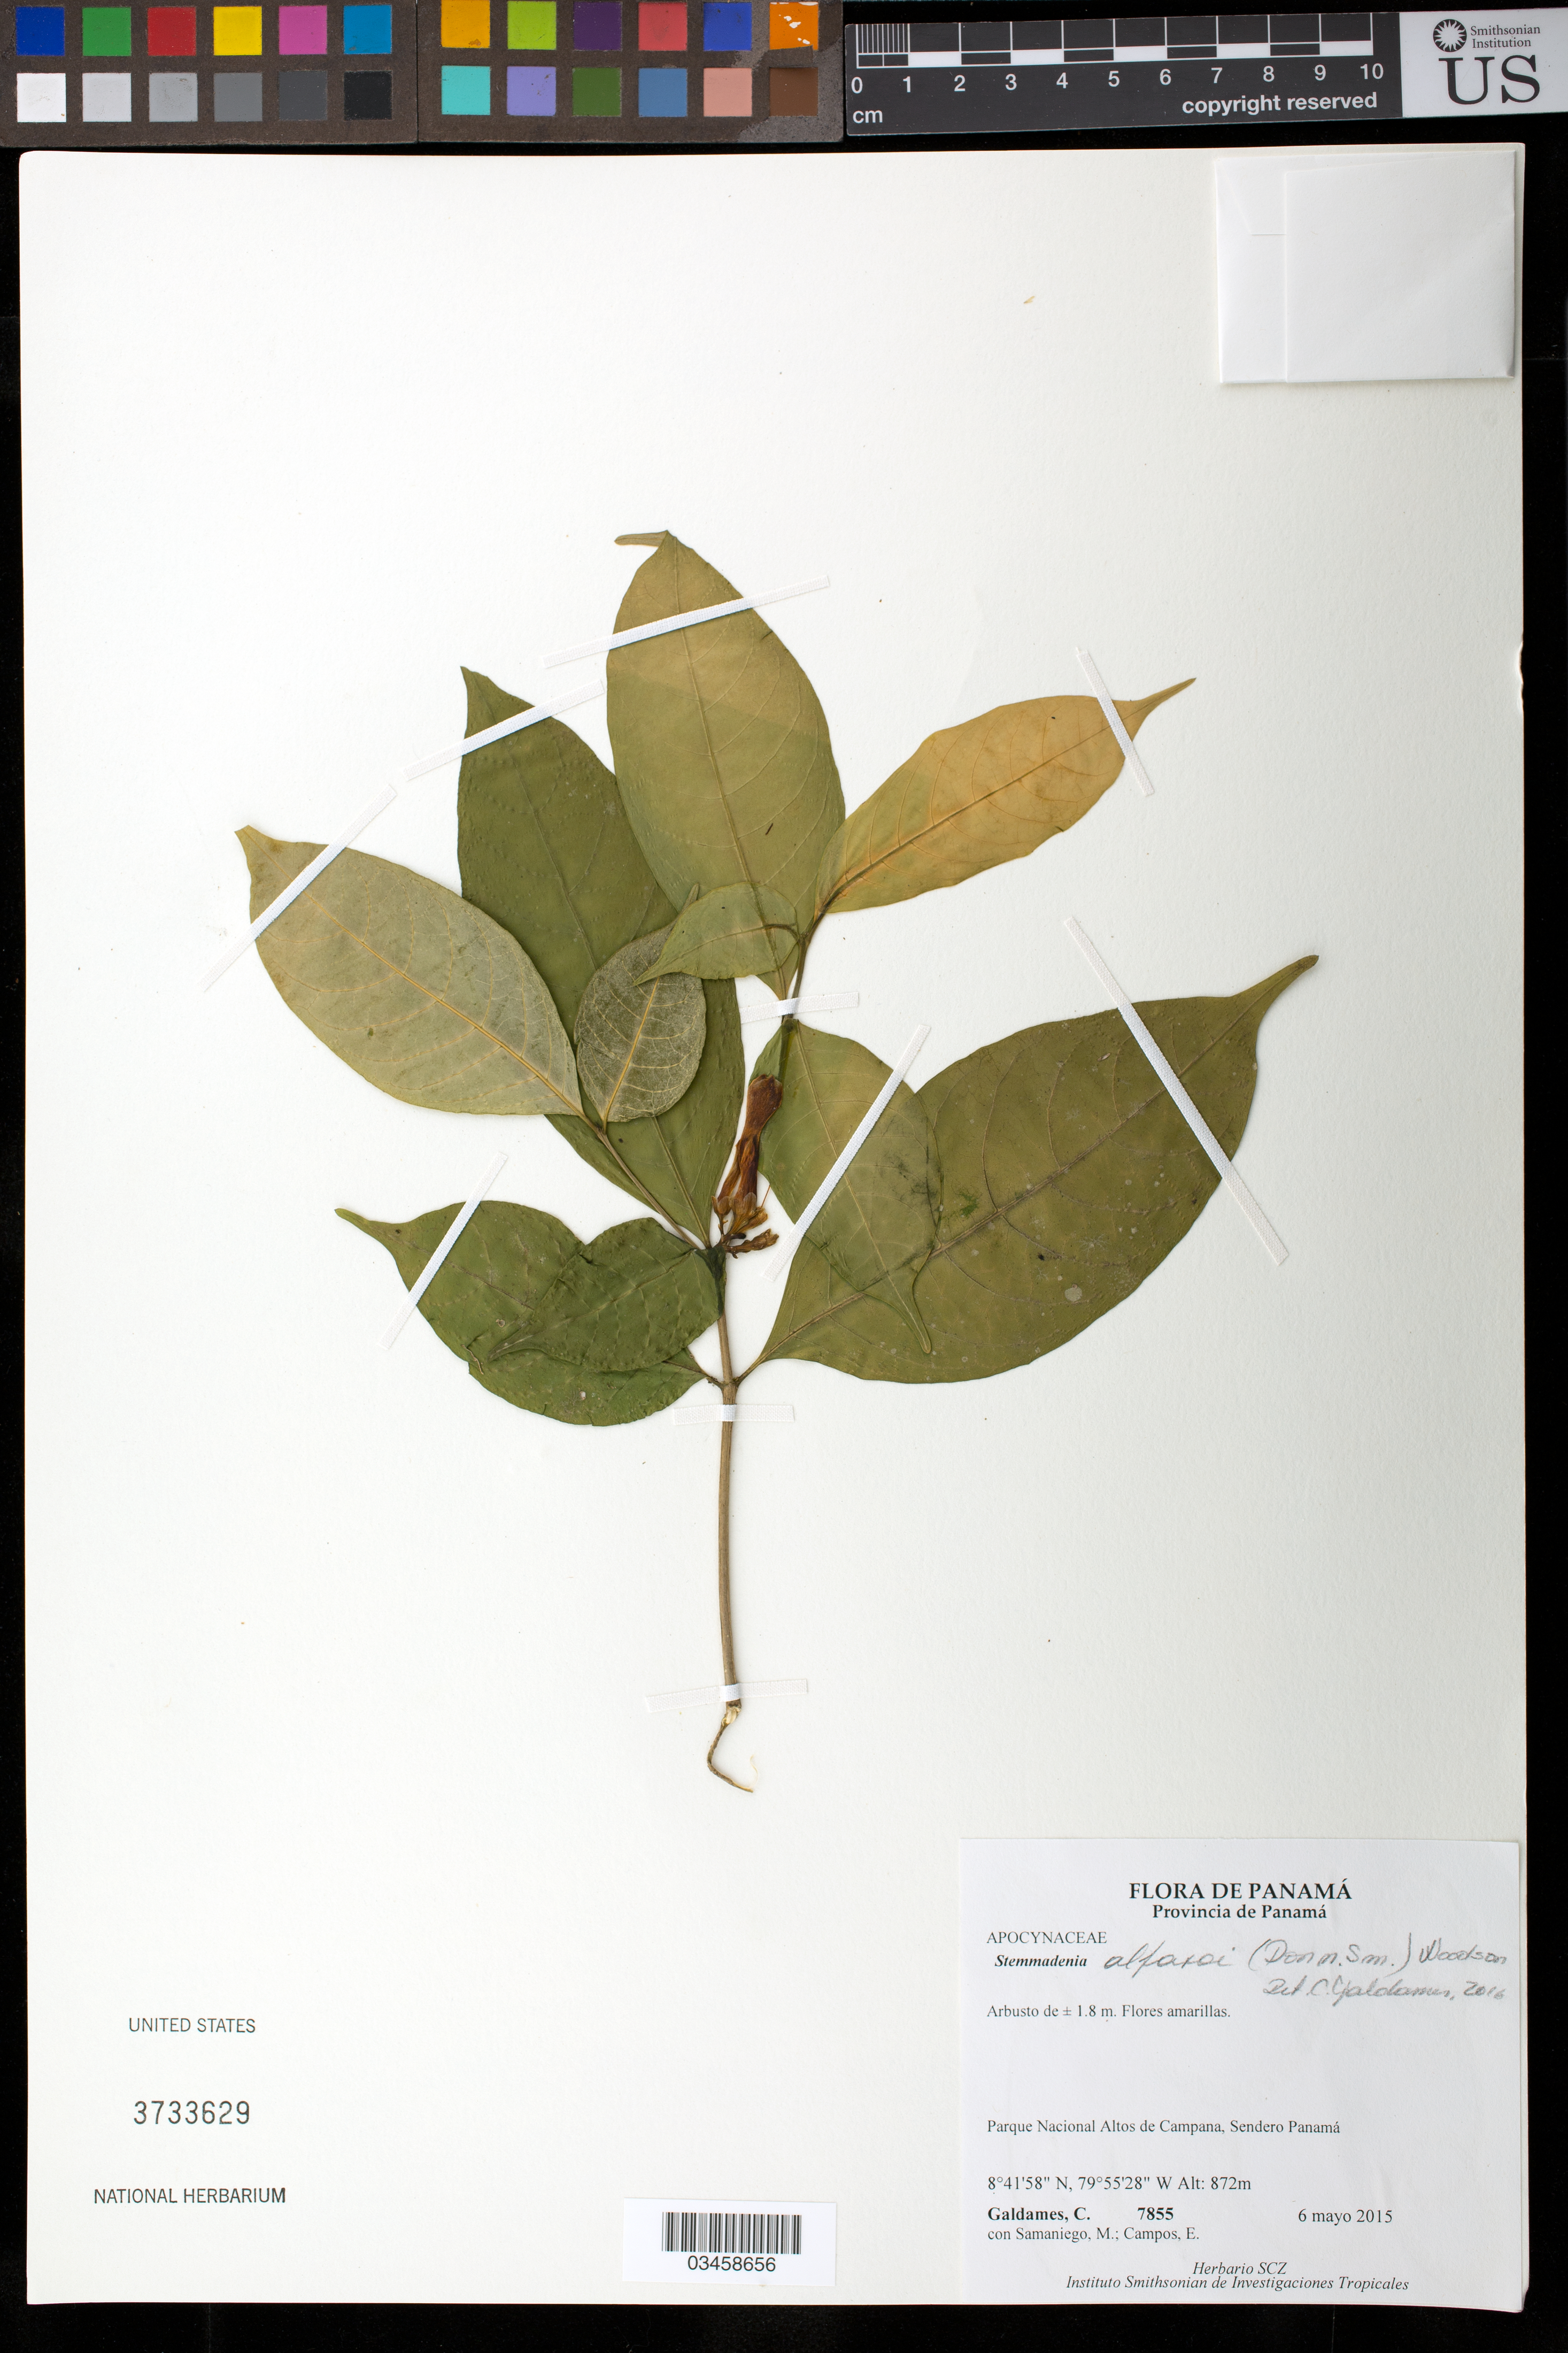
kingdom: Plantae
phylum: Tracheophyta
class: Magnoliopsida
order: Gentianales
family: Apocynaceae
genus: Tabernaemontana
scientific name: Tabernaemontana alfaroi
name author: Donn. Sm.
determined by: Strong, Mark T., (BOT), Smithsonian Institution - National Museum of Natural History (UNITED STATES)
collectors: C. Galdames, E. Campos & M. Samaniego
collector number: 7855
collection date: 2015-05-06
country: Panama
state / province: Panamá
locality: Parque National Altos de Campana. Sendero Panamá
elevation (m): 872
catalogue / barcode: US 3733629